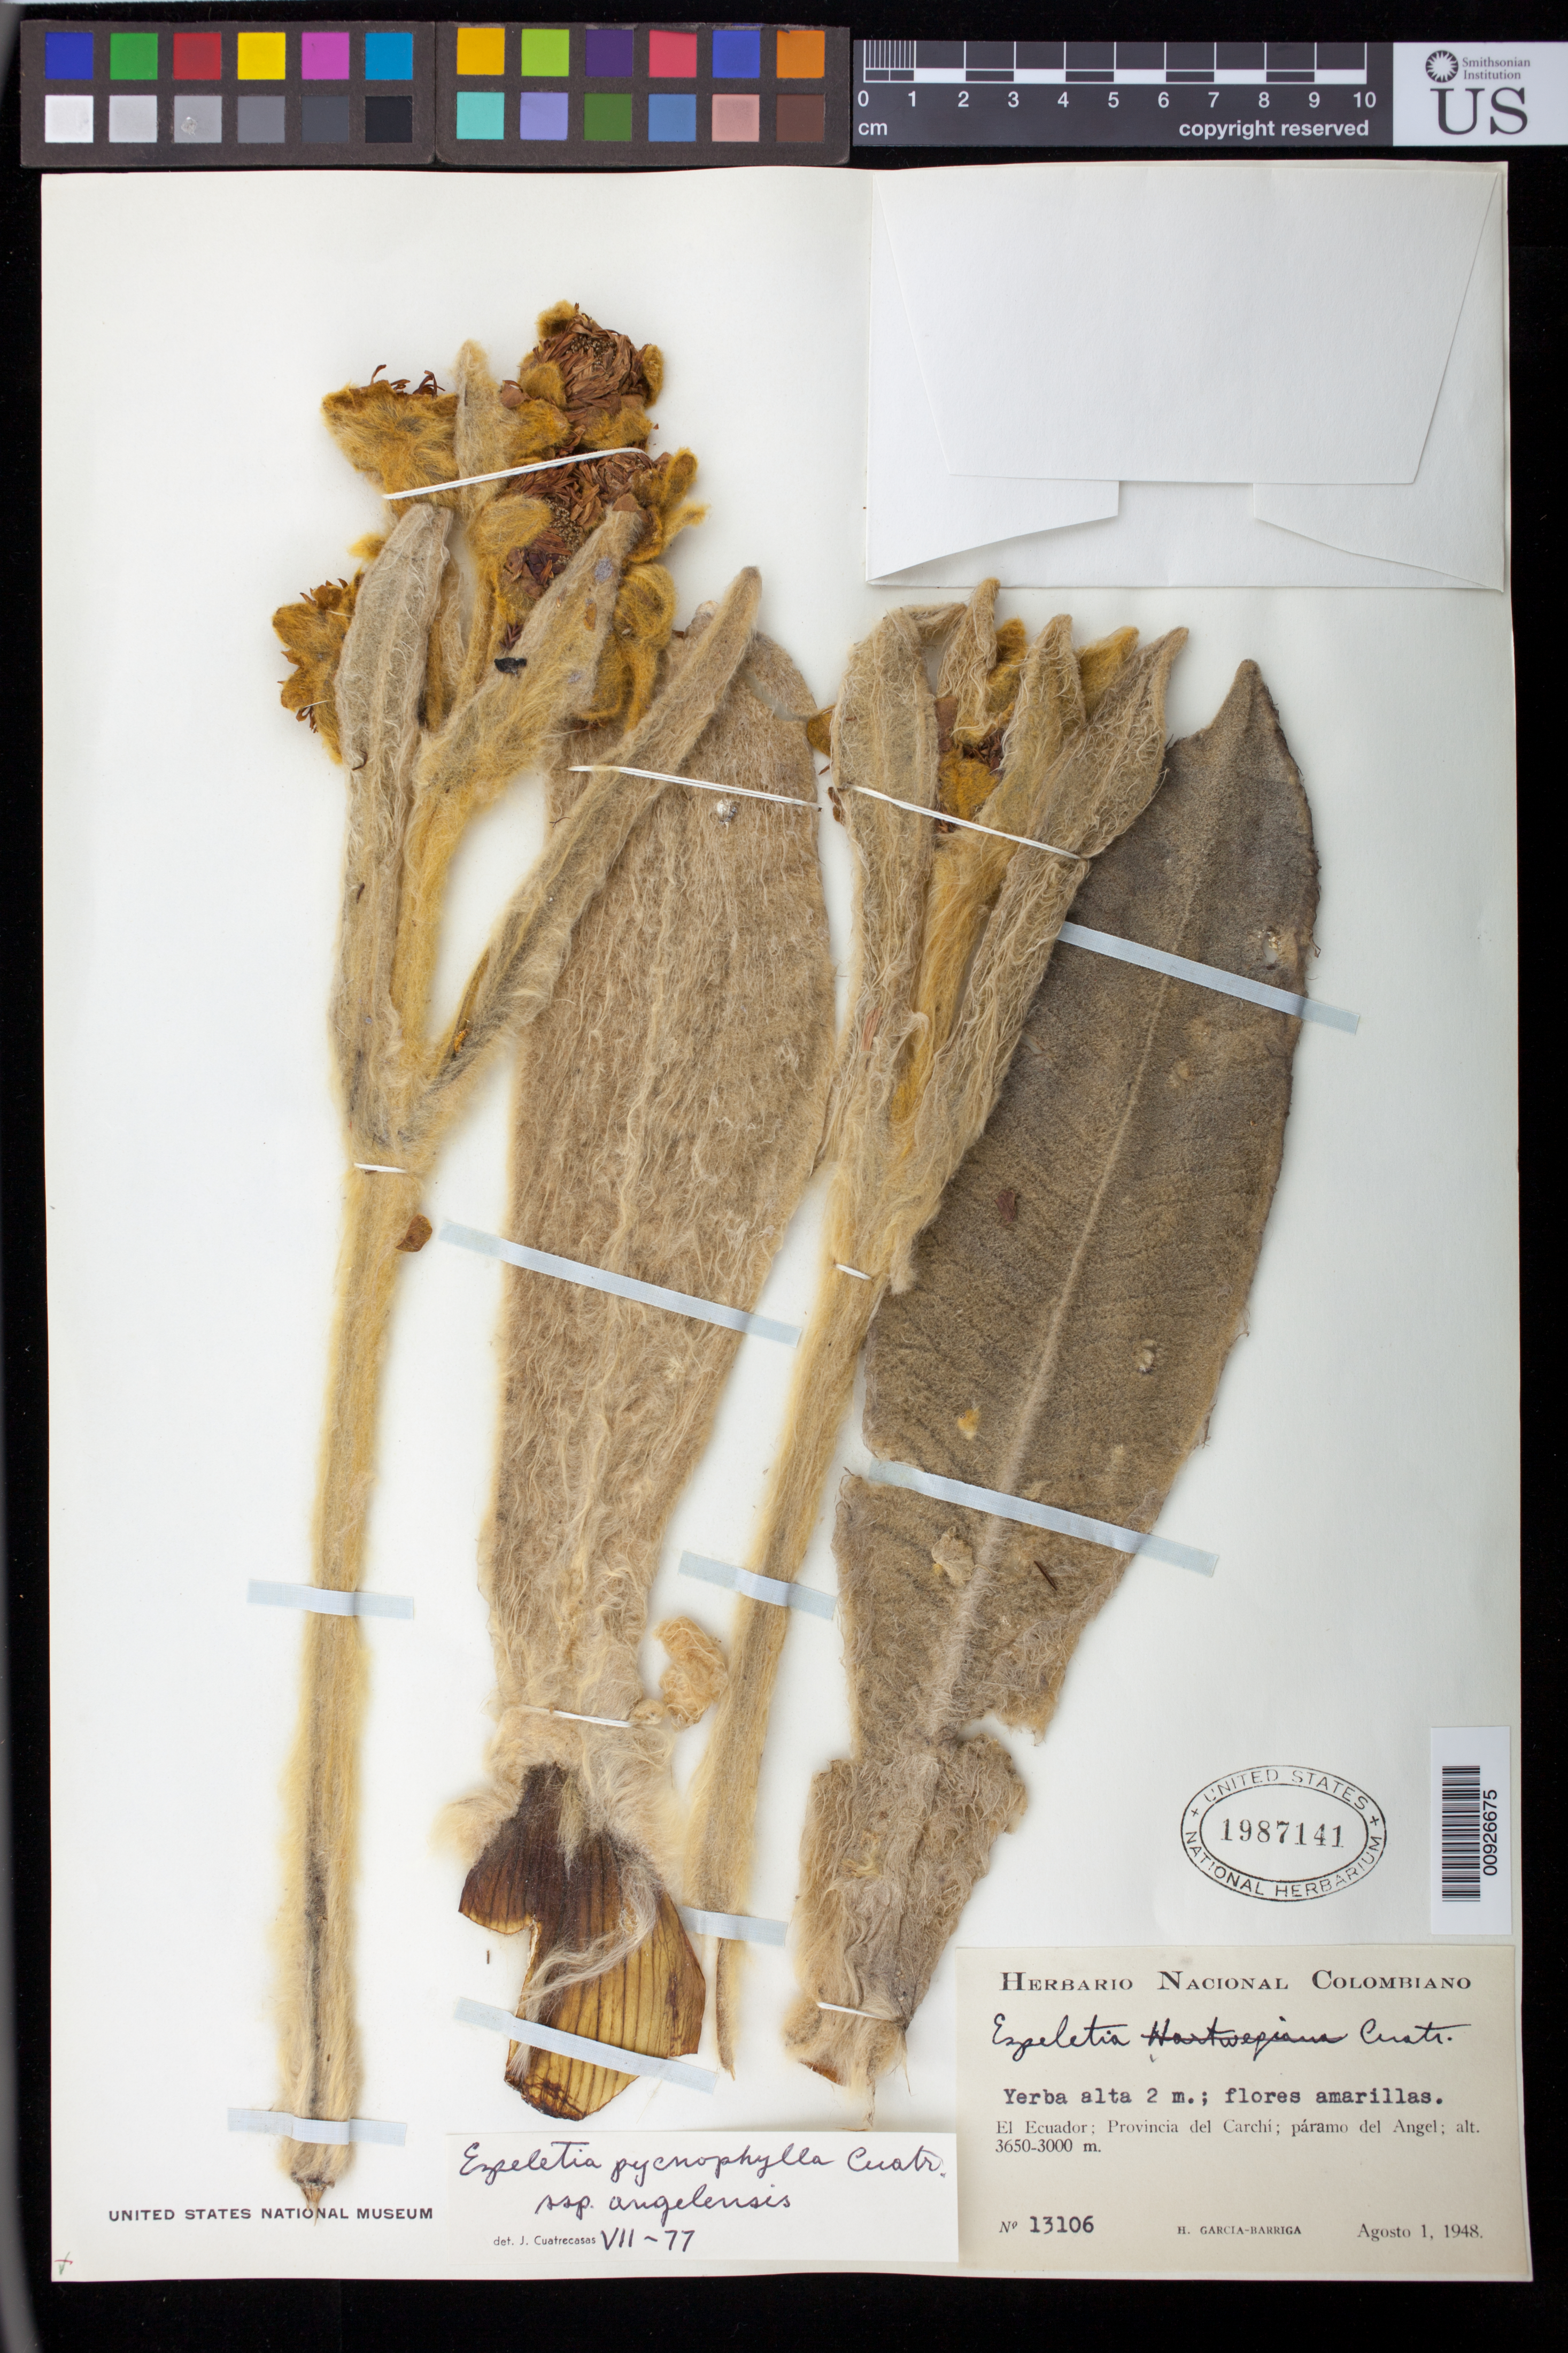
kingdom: Plantae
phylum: Tracheophyta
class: Magnoliopsida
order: Asterales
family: Asteraceae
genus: Espeletia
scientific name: Espeletia pycnophylla subsp. angelensis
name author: Cuatrec.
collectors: H. García Barriga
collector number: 13106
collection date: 1948-08-01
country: Ecuador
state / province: Carchi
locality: Páramo del Ángel.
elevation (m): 3000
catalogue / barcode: US 1987141